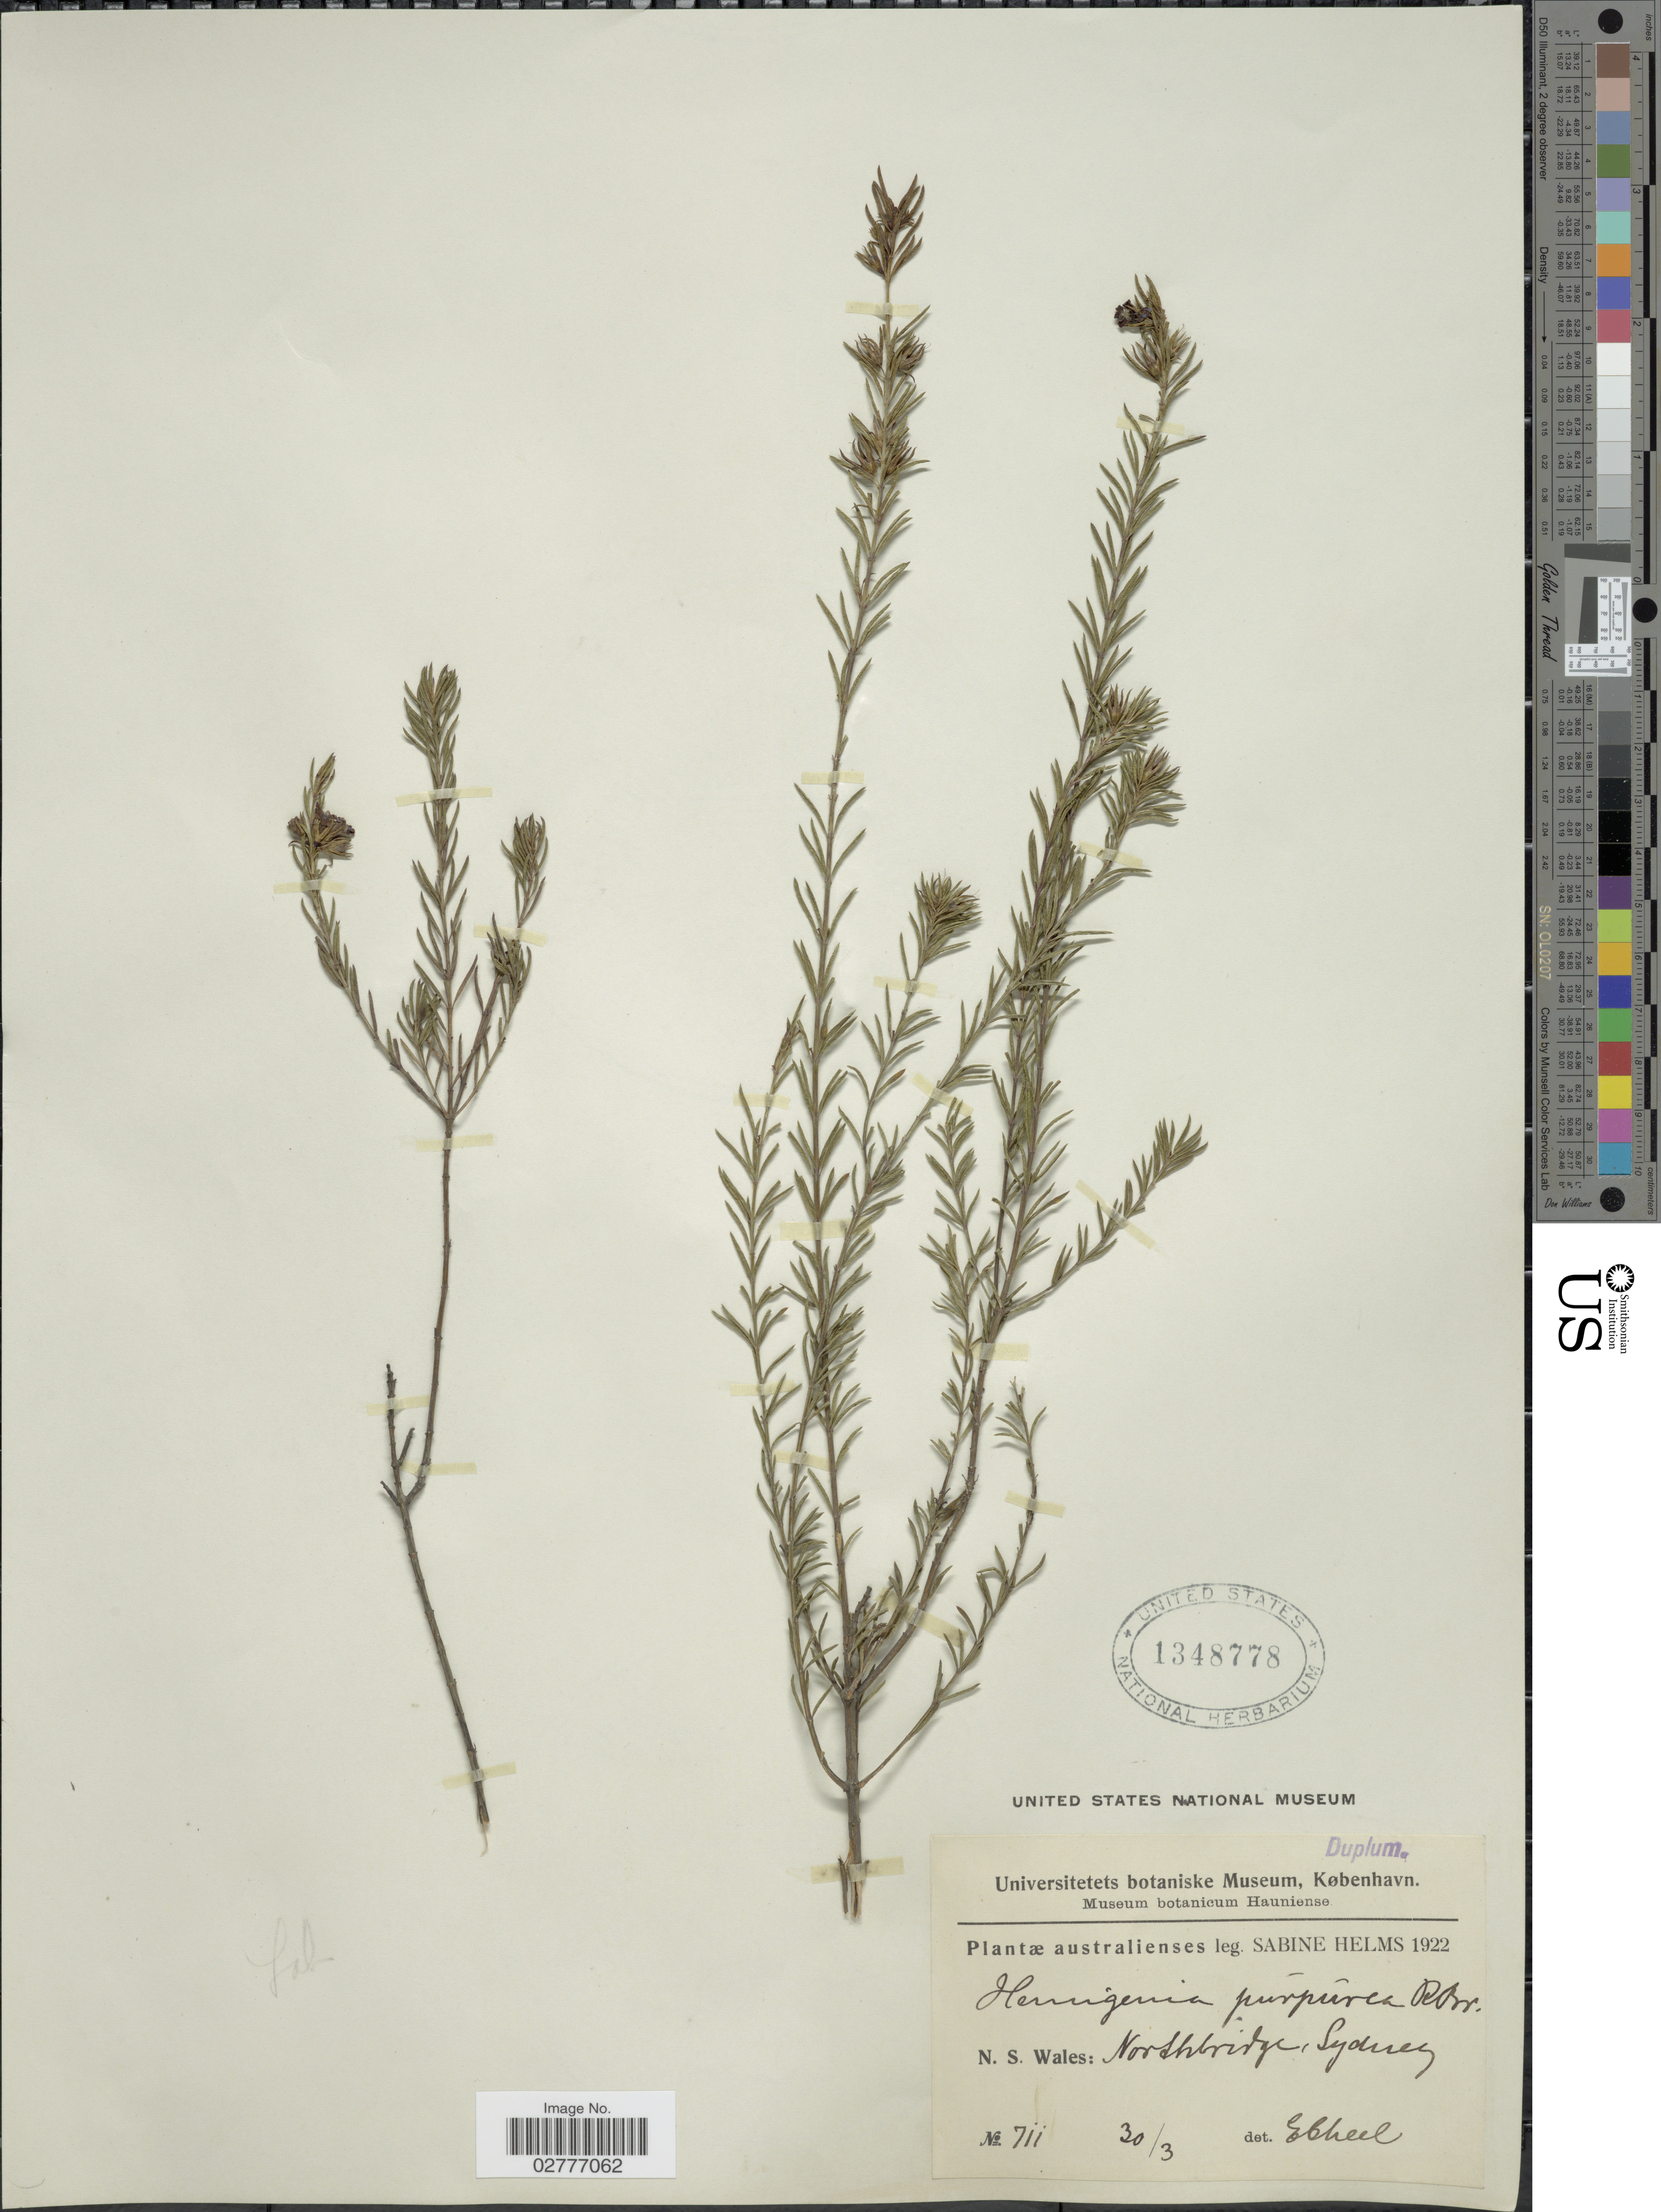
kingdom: Plantae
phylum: Tracheophyta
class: Magnoliopsida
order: Lamiales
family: Lamiaceae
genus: Hemigenia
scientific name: Hemigenia purpurea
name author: R. Br.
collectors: S. Helms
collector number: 711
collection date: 1922-03-30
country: Australia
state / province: New South Wales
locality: N. S. Wales. Northbridge, Sydney.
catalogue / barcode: US 1348778